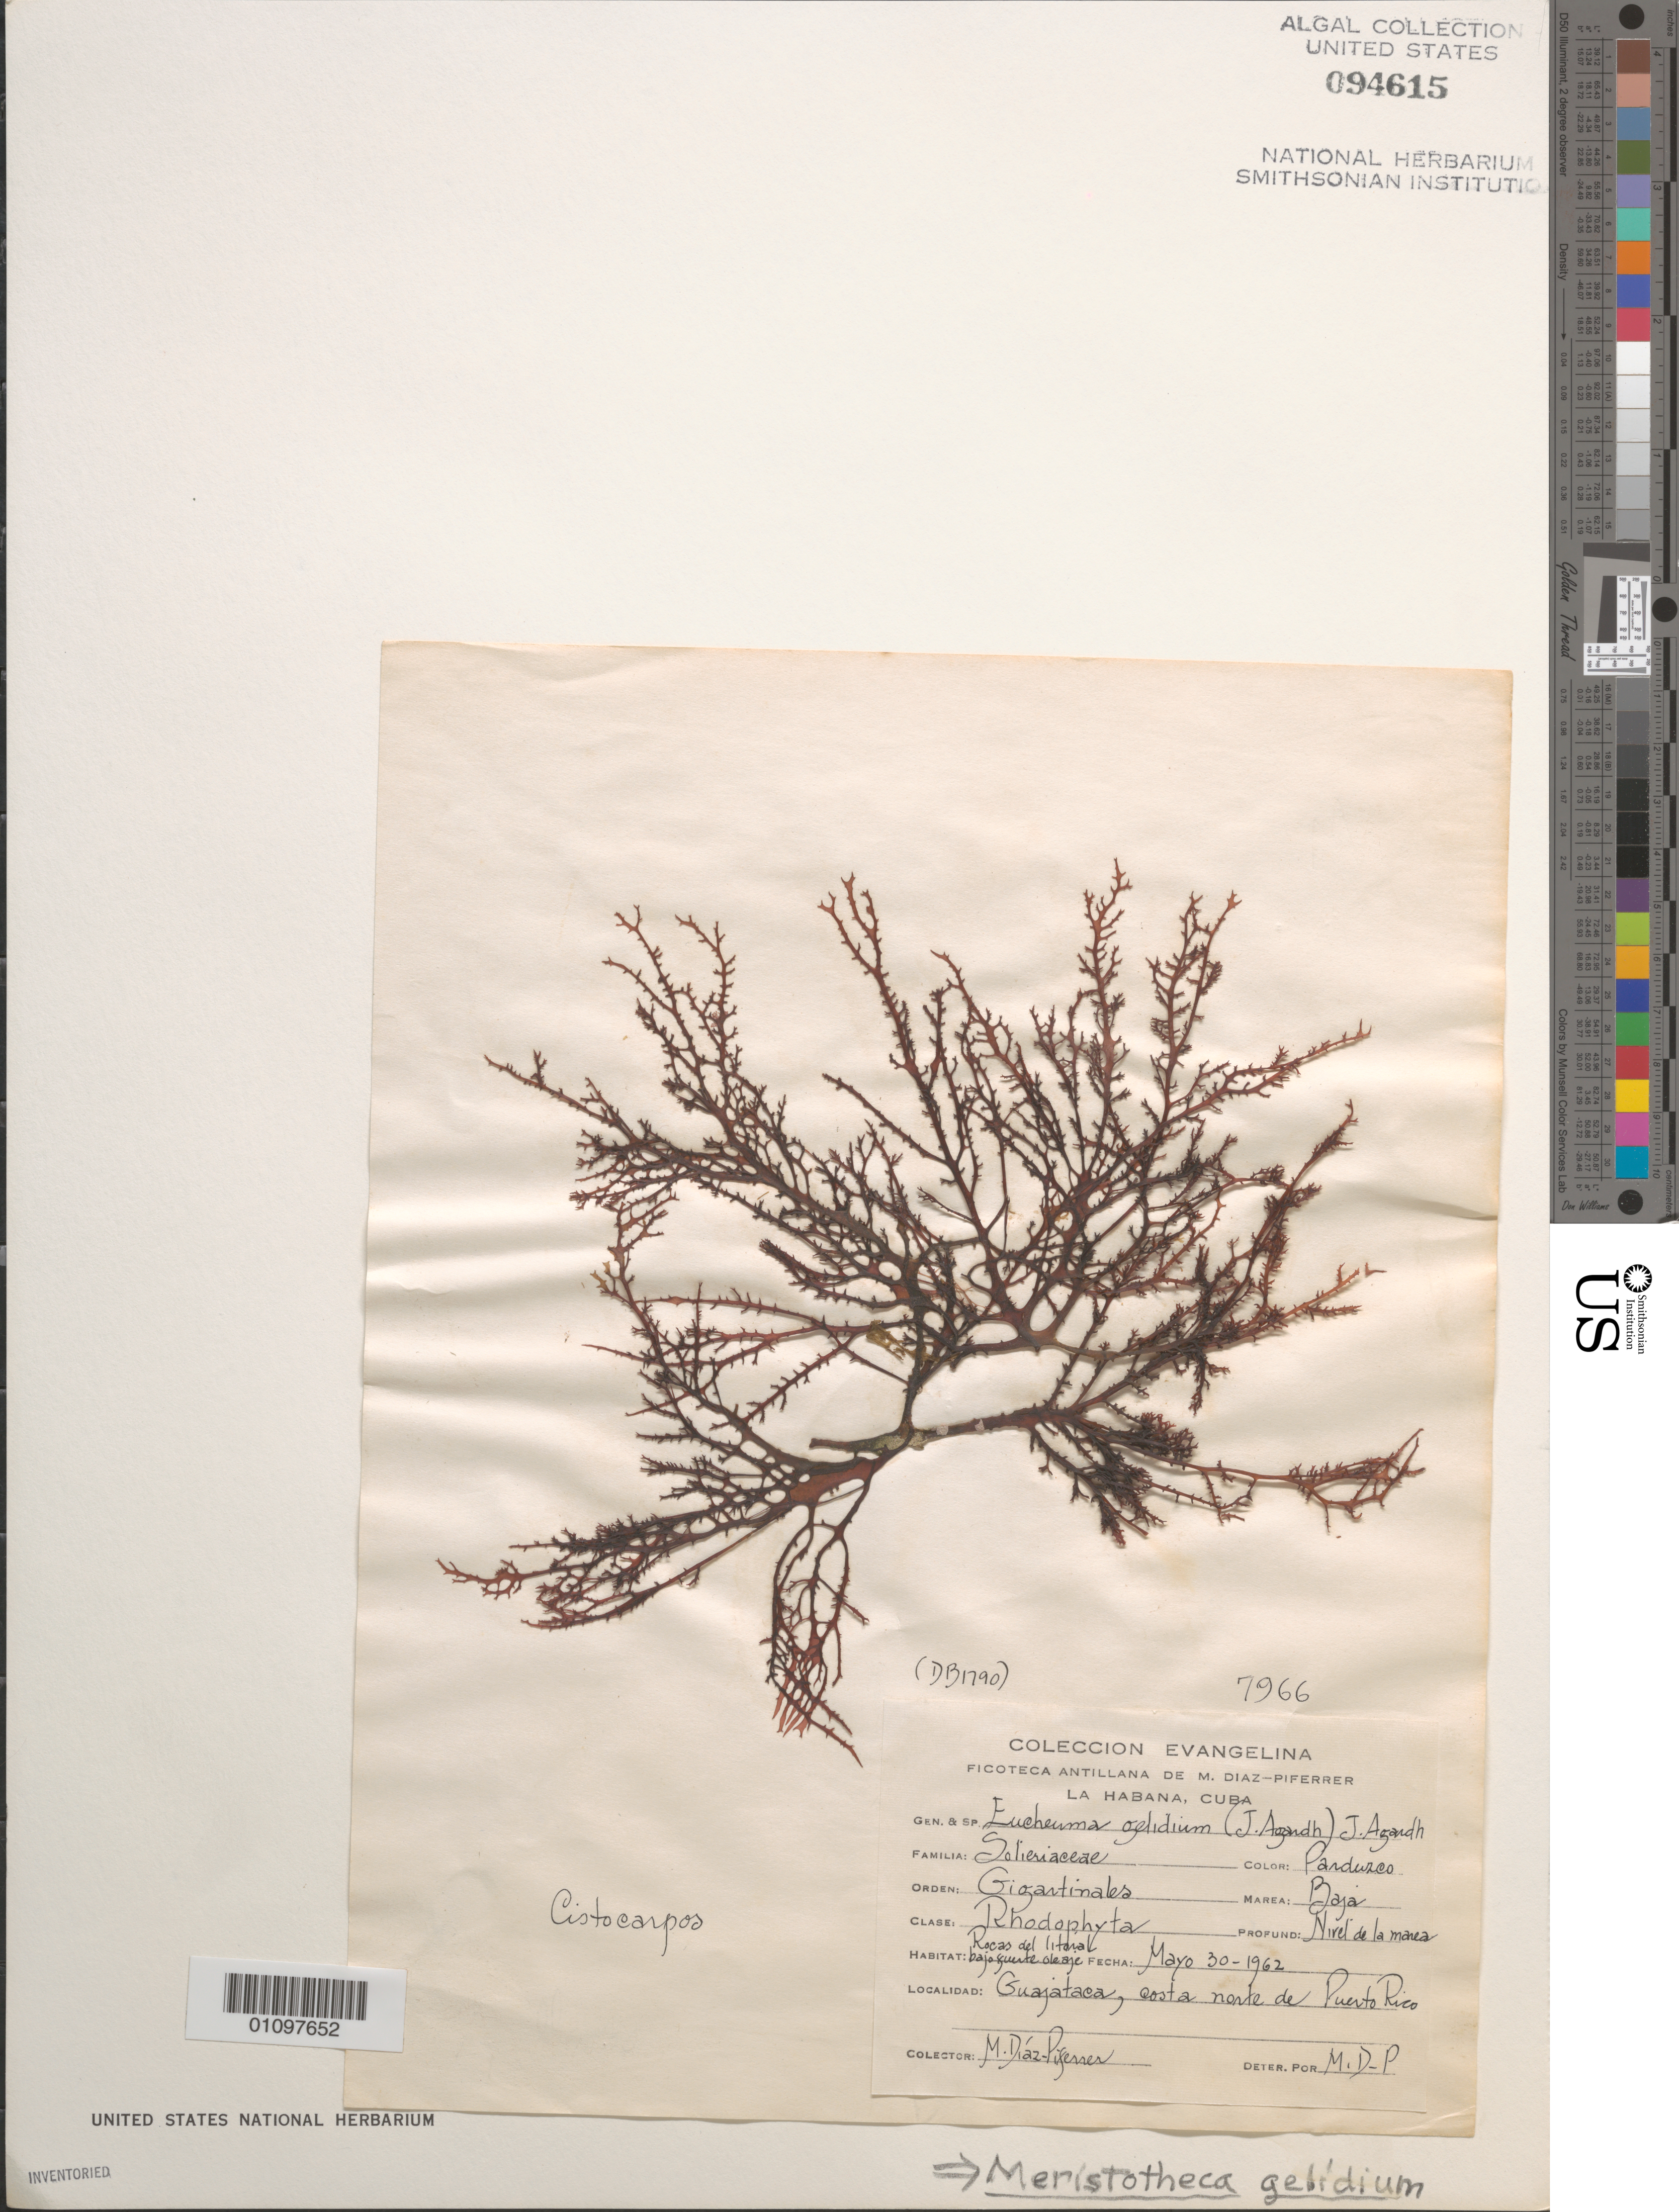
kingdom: Plantae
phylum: Tracheophyta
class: Liliopsida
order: Poales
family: Cyperaceae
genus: Cyperus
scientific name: Cyperus ligularis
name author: L.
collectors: D. R. Herbst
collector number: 7157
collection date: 1983-05-14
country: Guam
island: Cabras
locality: Apra Harbor, Cabras Island, in the "islets" SE of the power plant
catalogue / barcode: US 3258856